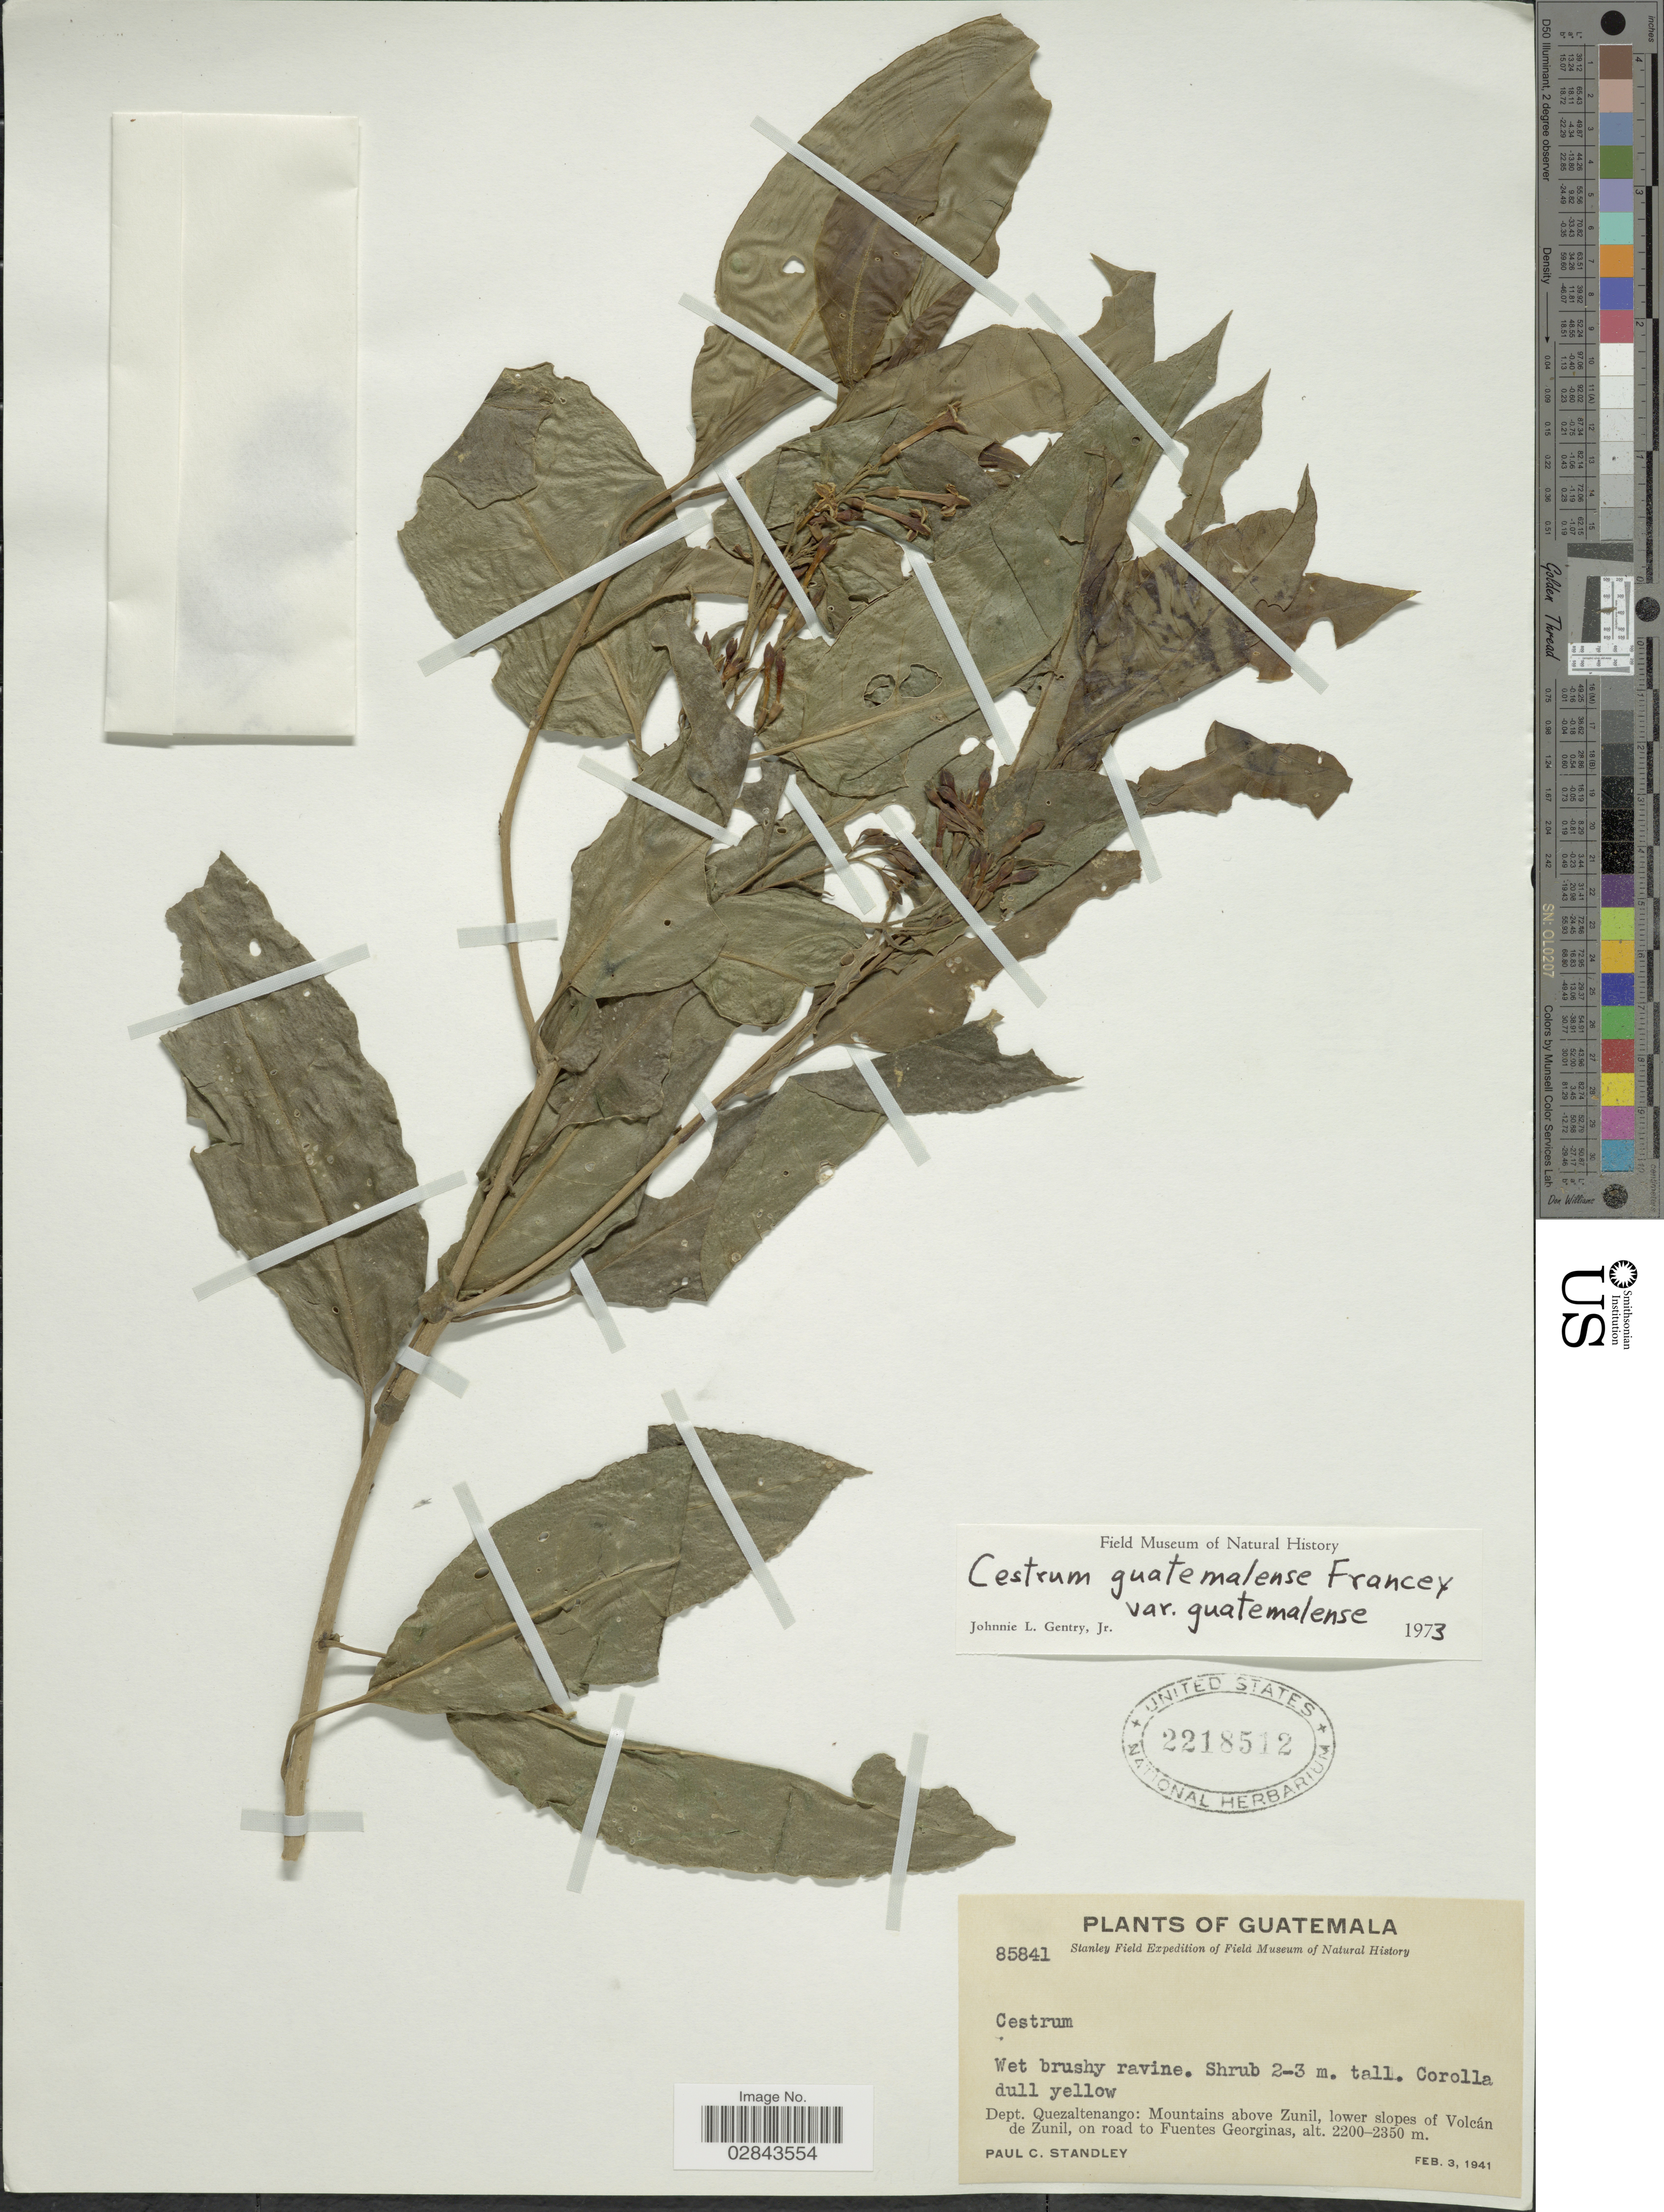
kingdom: Plantae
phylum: Tracheophyta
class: Magnoliopsida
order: Solanales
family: Solanaceae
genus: Cestrum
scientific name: Cestrum guatemalense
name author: Francey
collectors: P. C. Standley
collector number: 85841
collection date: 1941-02-03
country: Guatemala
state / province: Quetzaltenango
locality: Dept. Quezaltenango: Mountains above Zunil, lower slopes of Volcán de Zunil, on road to Fuentes Georginas.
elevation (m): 2200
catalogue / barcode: US 2218512